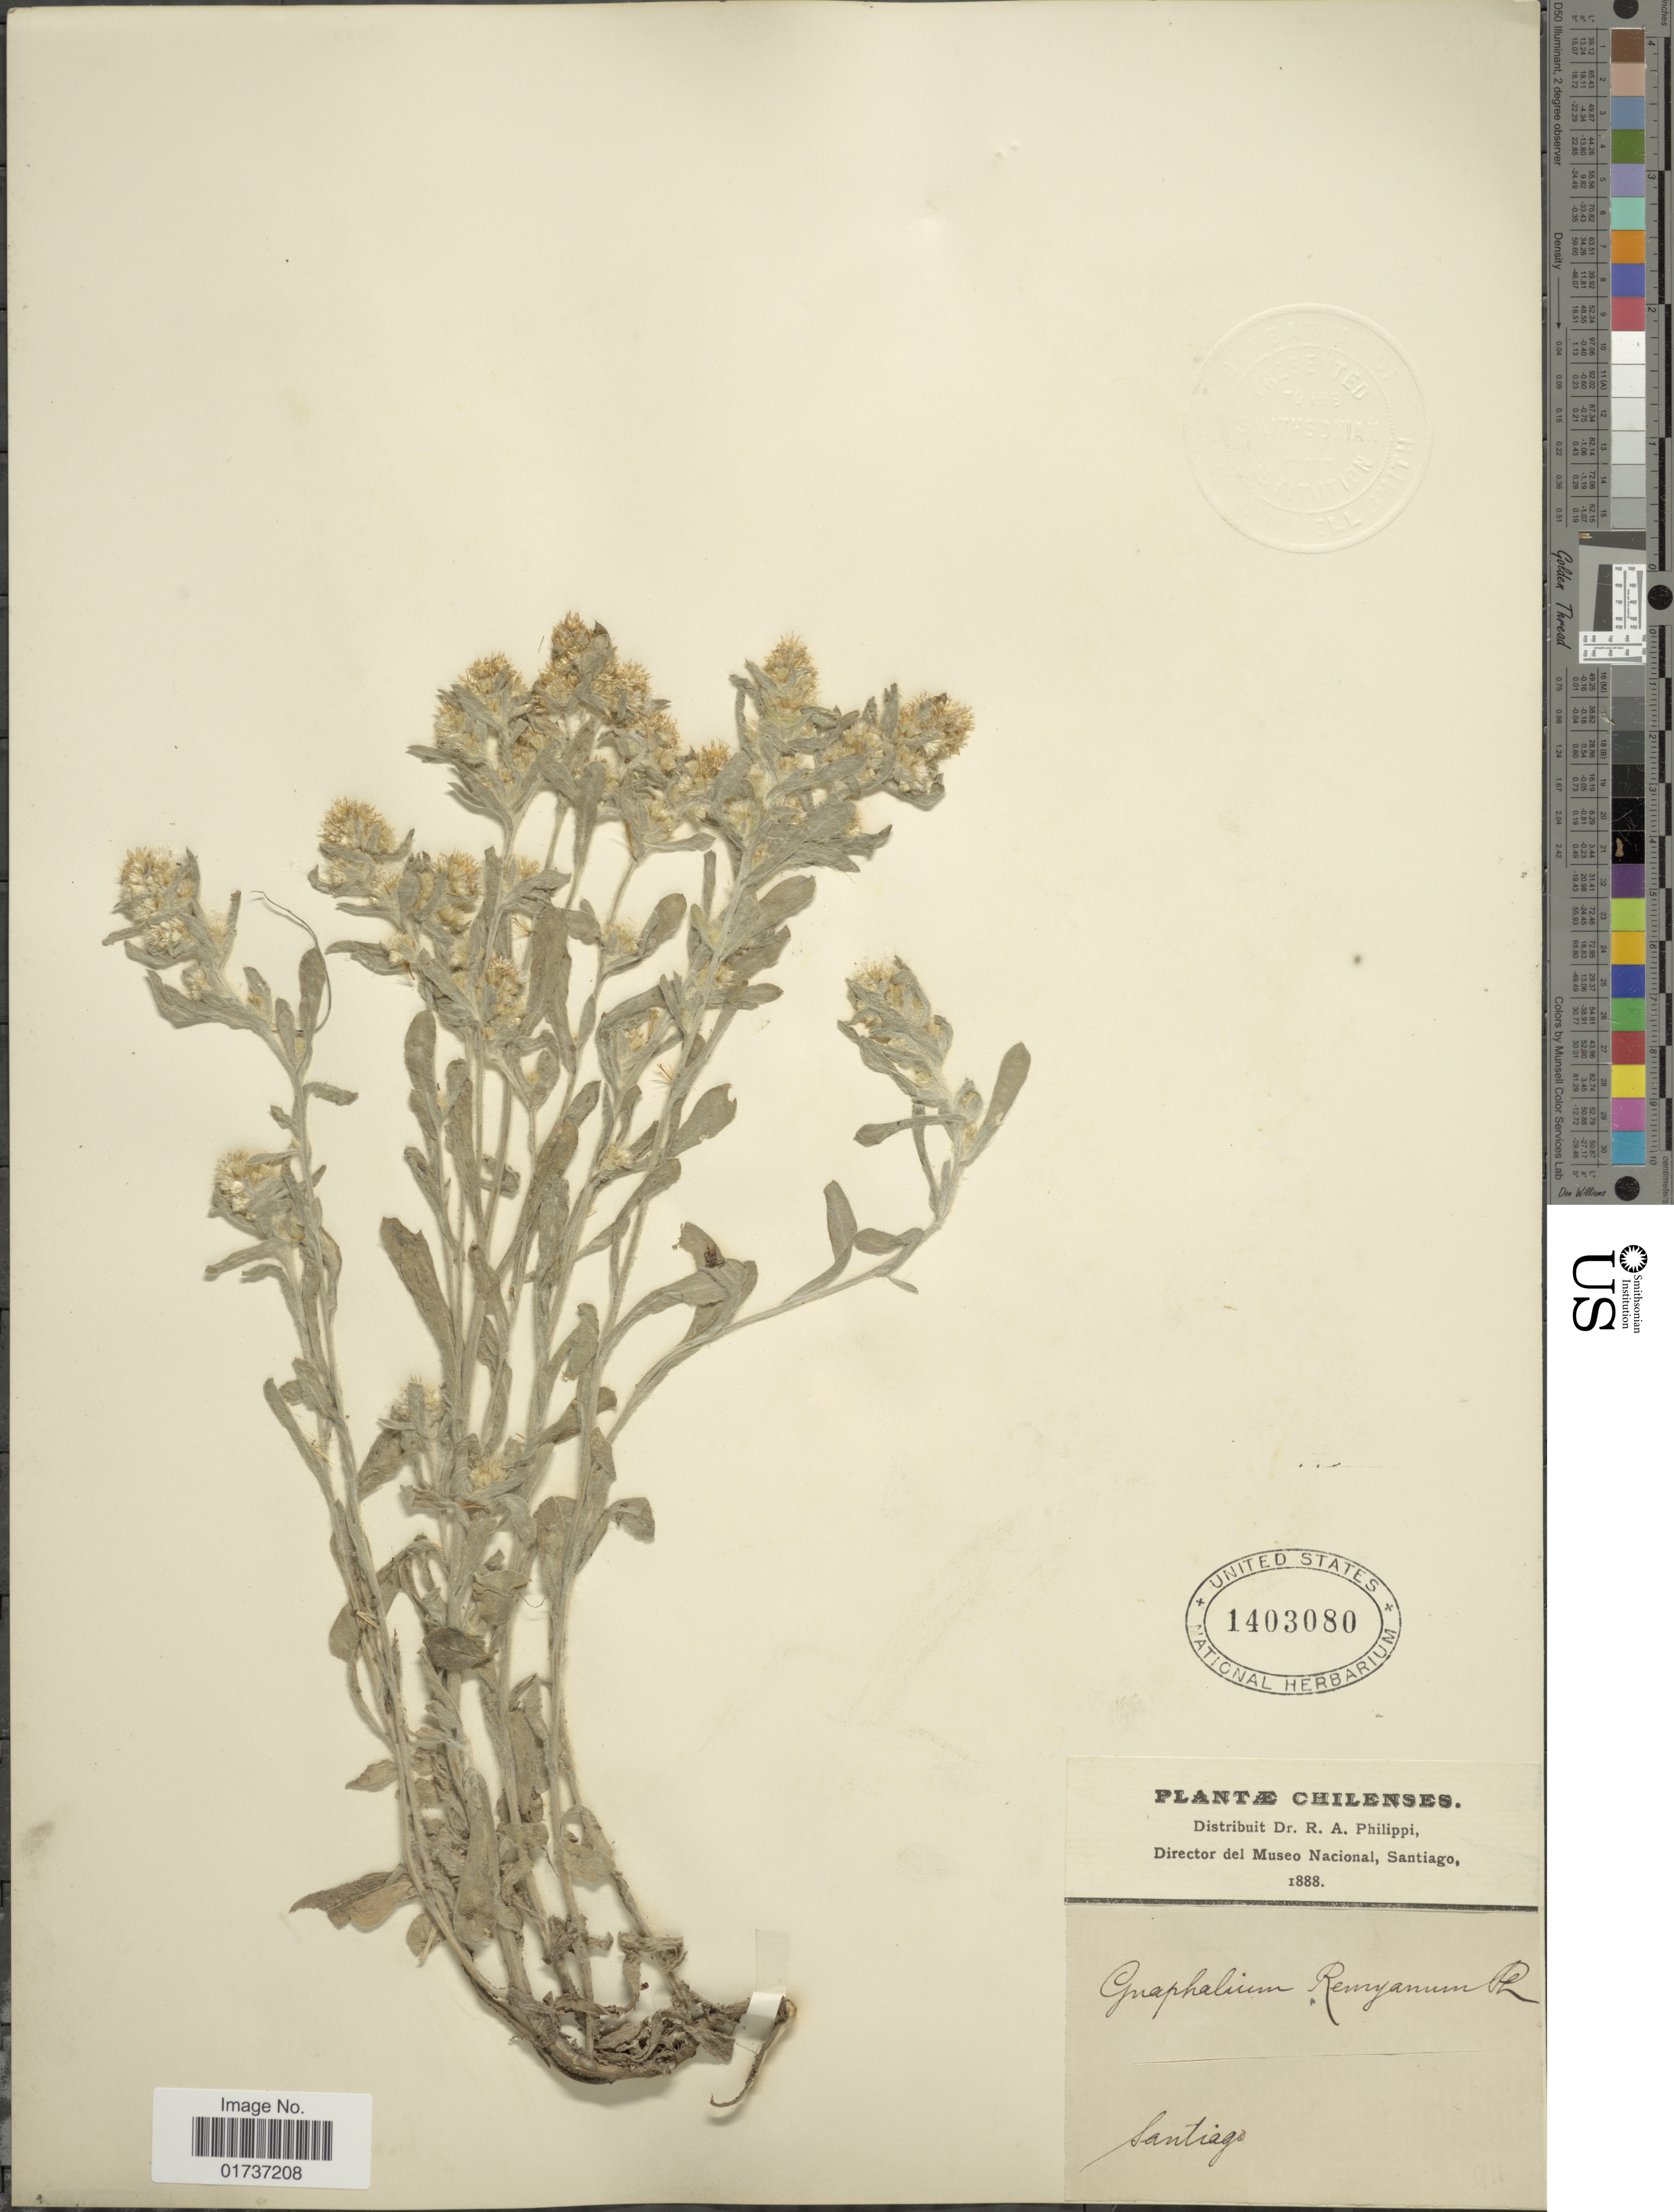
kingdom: Plantae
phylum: Tracheophyta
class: Magnoliopsida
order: Asterales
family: Asteraceae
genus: Gnaphalium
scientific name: Gnaphalium remyanum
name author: Phil.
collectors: R. A. Philippi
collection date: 1888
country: Chile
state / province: Región Metropolitana (RM)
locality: Santiago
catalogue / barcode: US 1403080